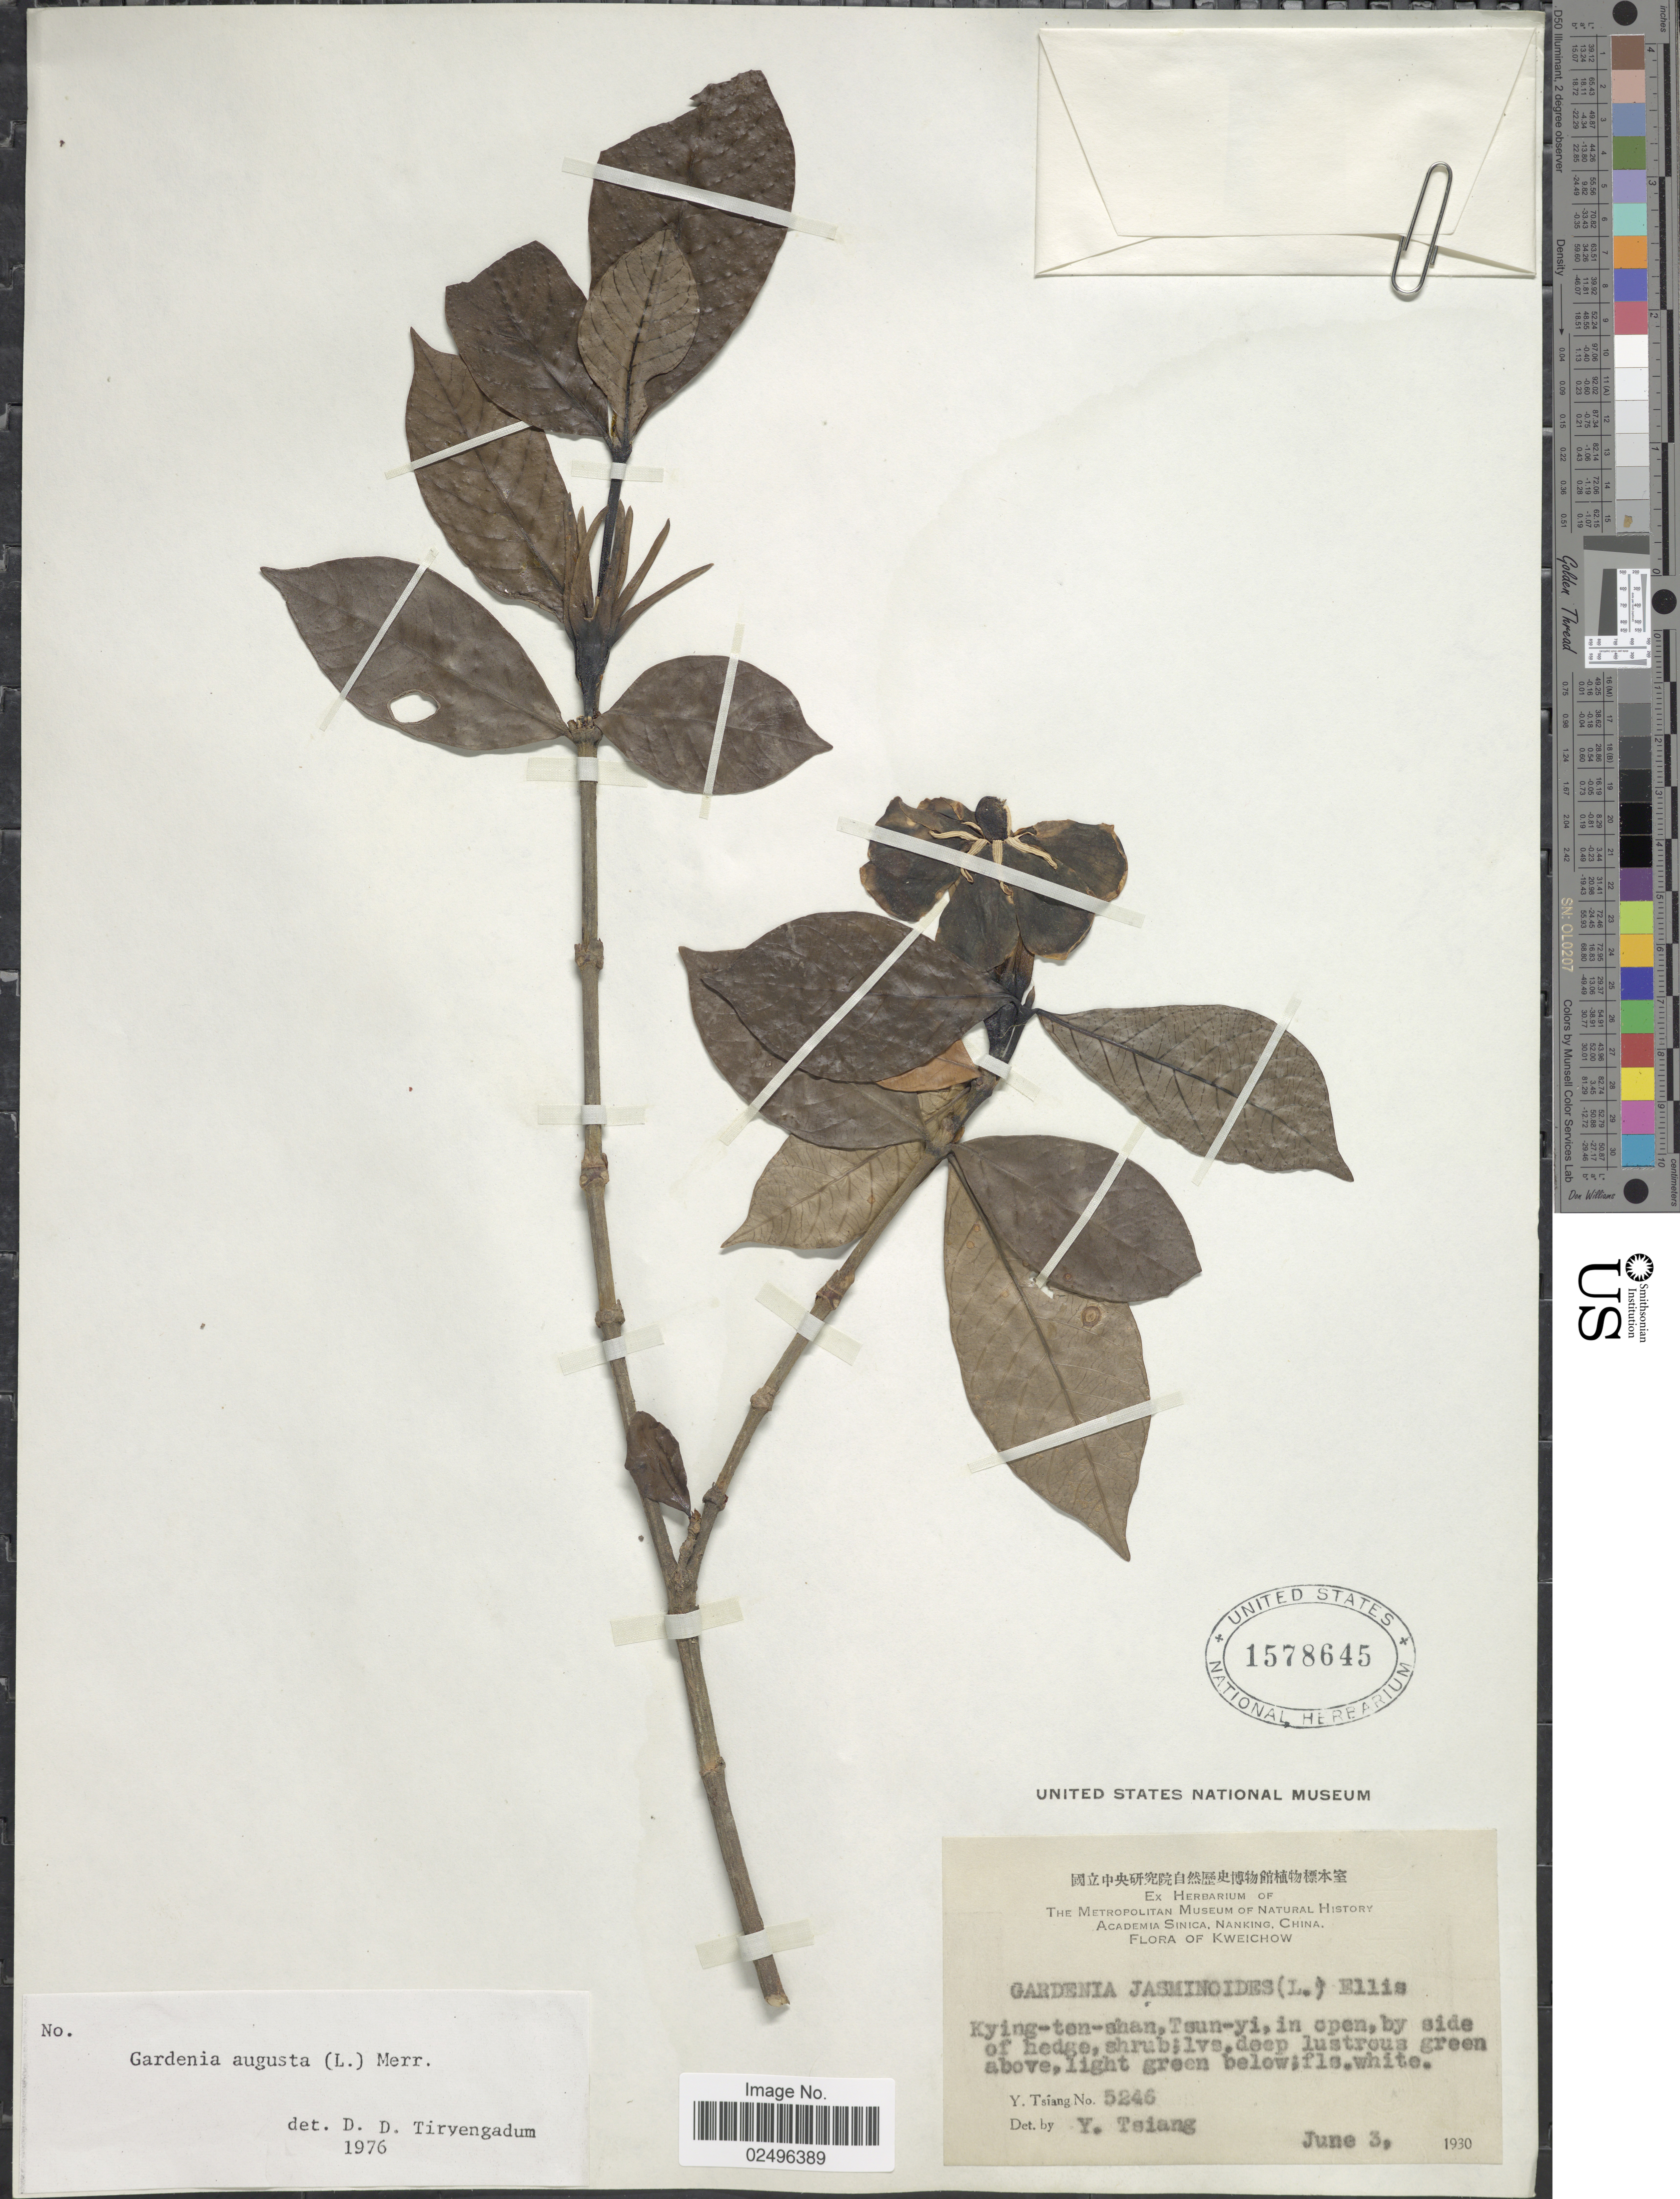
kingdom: Plantae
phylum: Tracheophyta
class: Magnoliopsida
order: Gentianales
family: Rubiaceae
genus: Gardenia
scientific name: Gardenia augusta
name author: (L.) Merr.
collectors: Y. Tsiang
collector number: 5246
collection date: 1930-03-03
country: China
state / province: Guizhou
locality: Kweichow, Kying-ten-shan, Tsun-yi, in open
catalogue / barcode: US 1578645